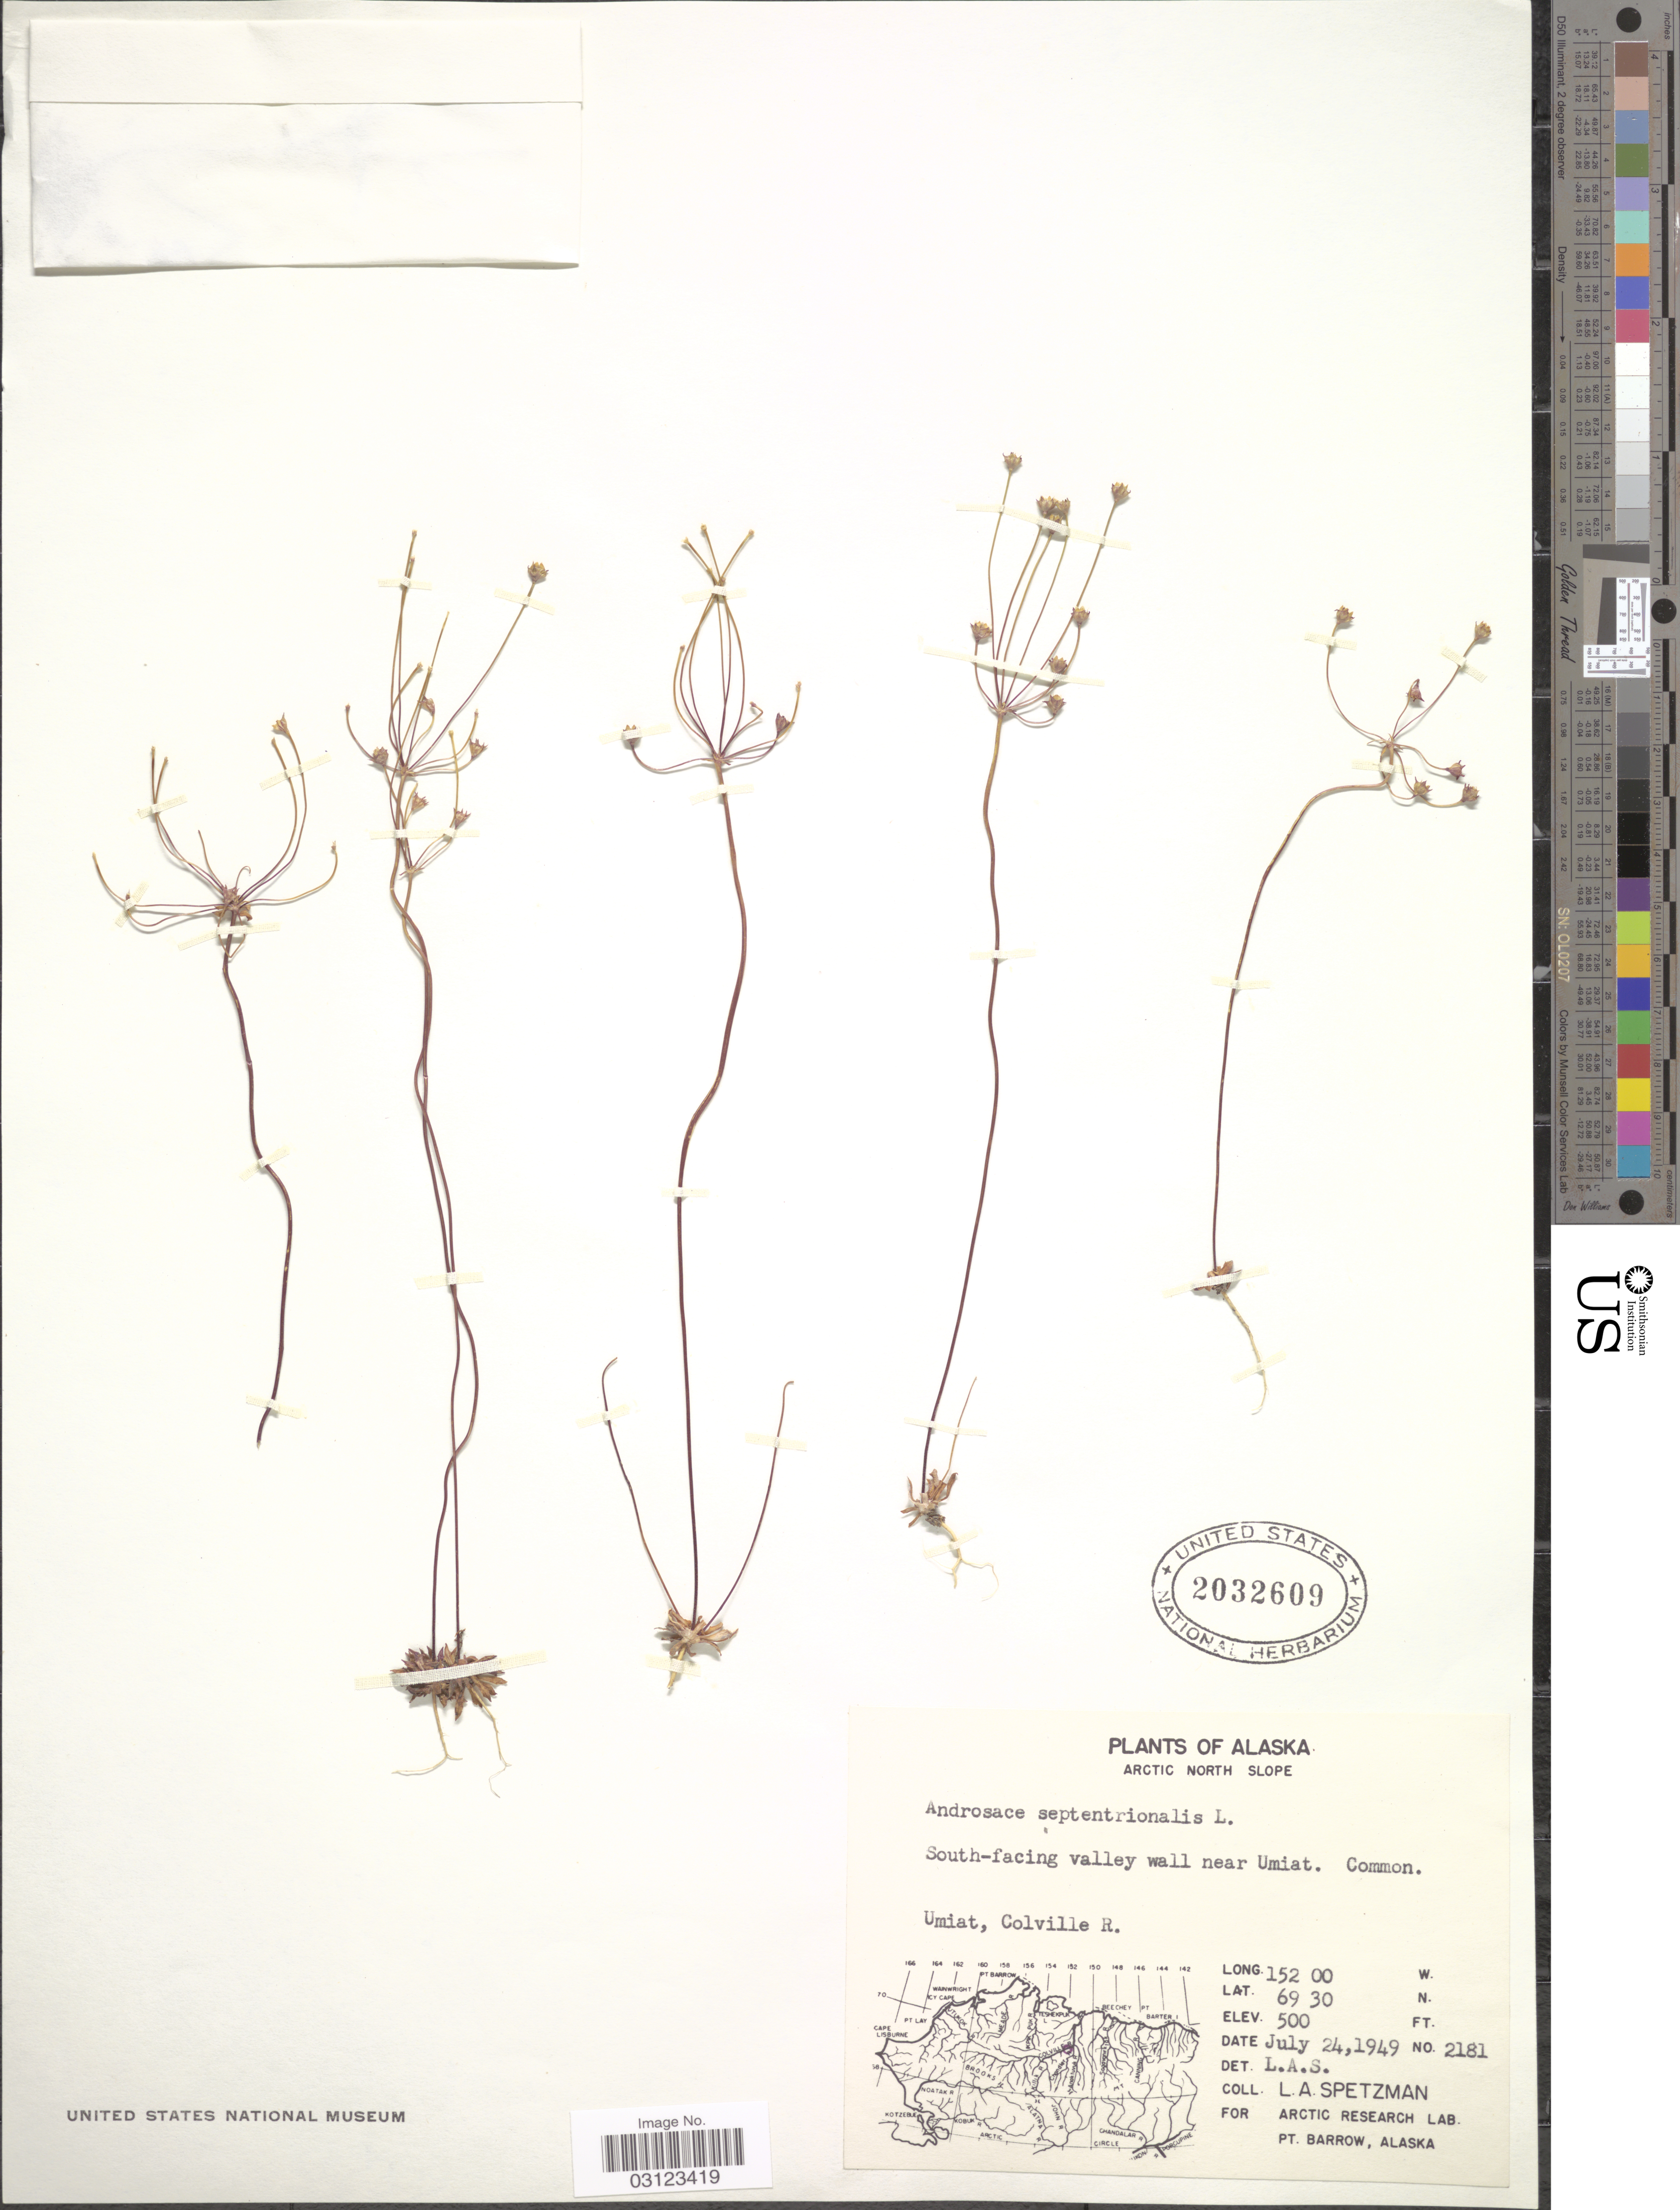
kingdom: Plantae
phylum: Tracheophyta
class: Magnoliopsida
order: Ericales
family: Primulaceae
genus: Androsace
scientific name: Androsace septentrionalis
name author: L.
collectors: L. Spetzman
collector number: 2181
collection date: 1949-07-24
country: United States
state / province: Alaska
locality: Arctic North Slope. South-facing valley wall near Umiat. Umiat, Colville R.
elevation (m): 152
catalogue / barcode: US 2032609